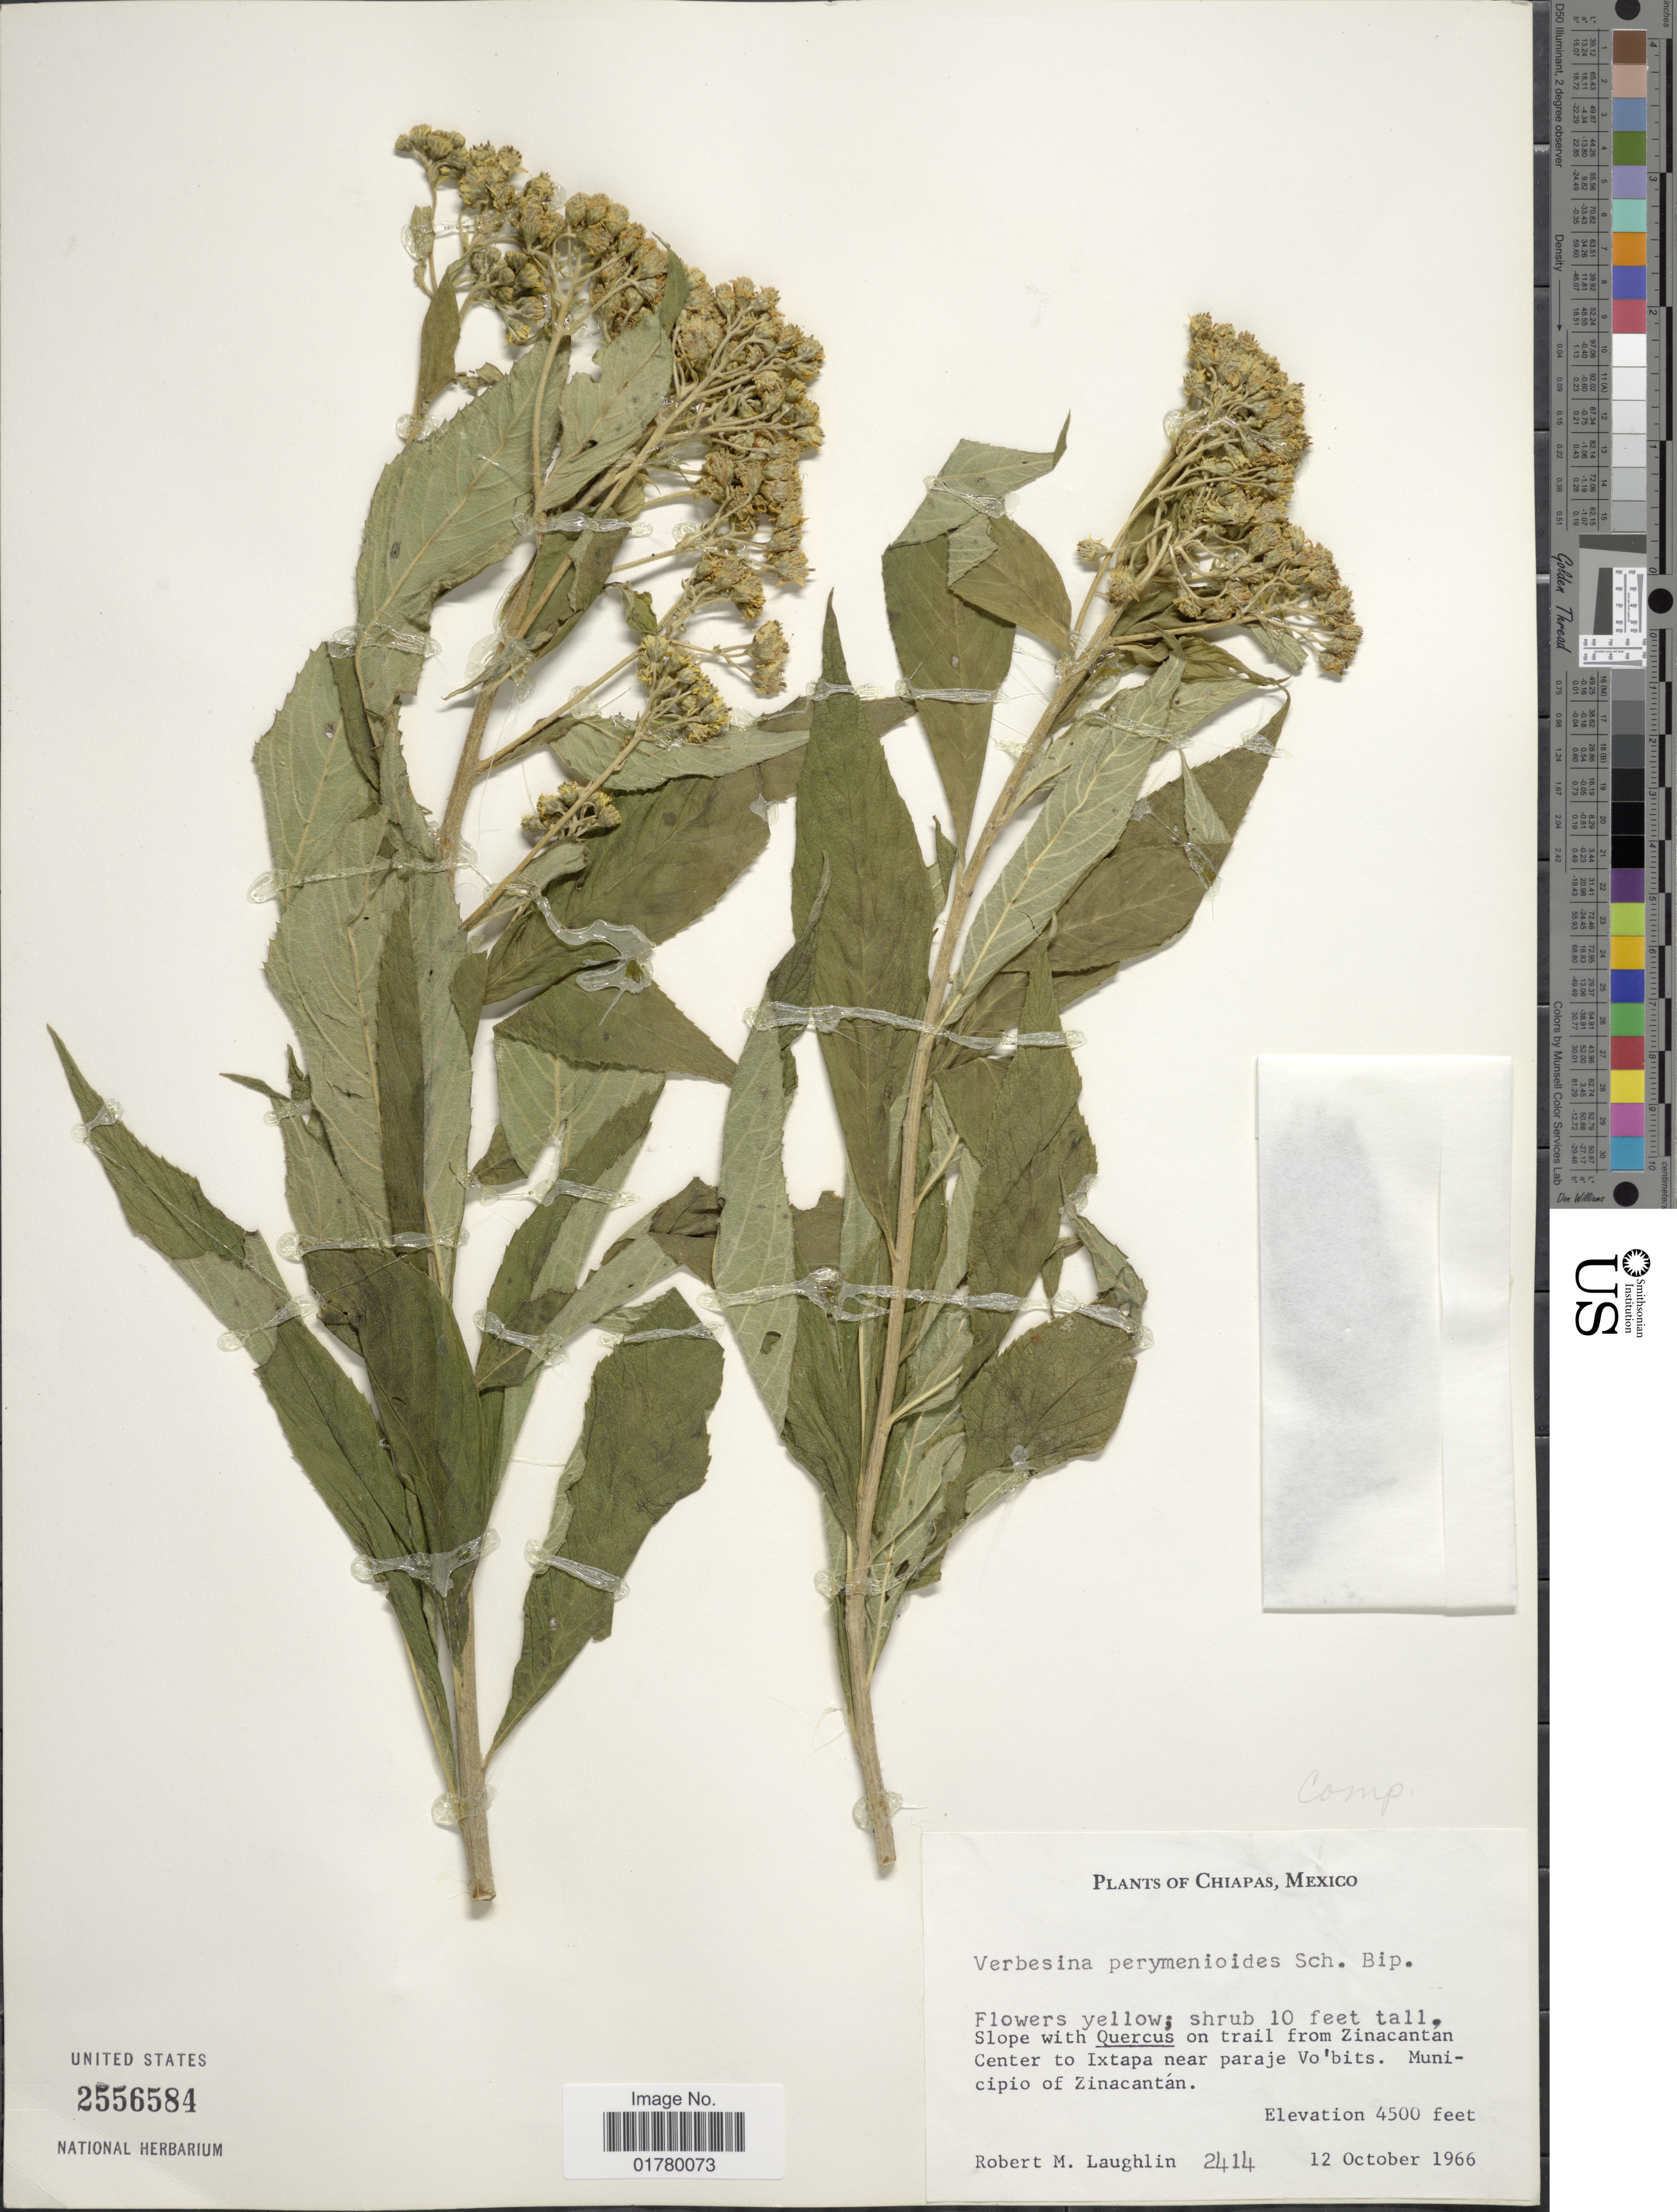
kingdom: Plantae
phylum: Tracheophyta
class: Magnoliopsida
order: Asterales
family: Asteraceae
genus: Verbesina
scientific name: Verbesina perymenioides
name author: Sch. Bip. ex Klatt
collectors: R. M. Laughlin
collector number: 2414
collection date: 1966-10-12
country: Mexico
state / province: Chiapas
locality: On trail from Zinacantán Center to Ixtapa near paraje Vo 'bits, Municipio of Zinacantán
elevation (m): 1372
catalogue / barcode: US 2556584